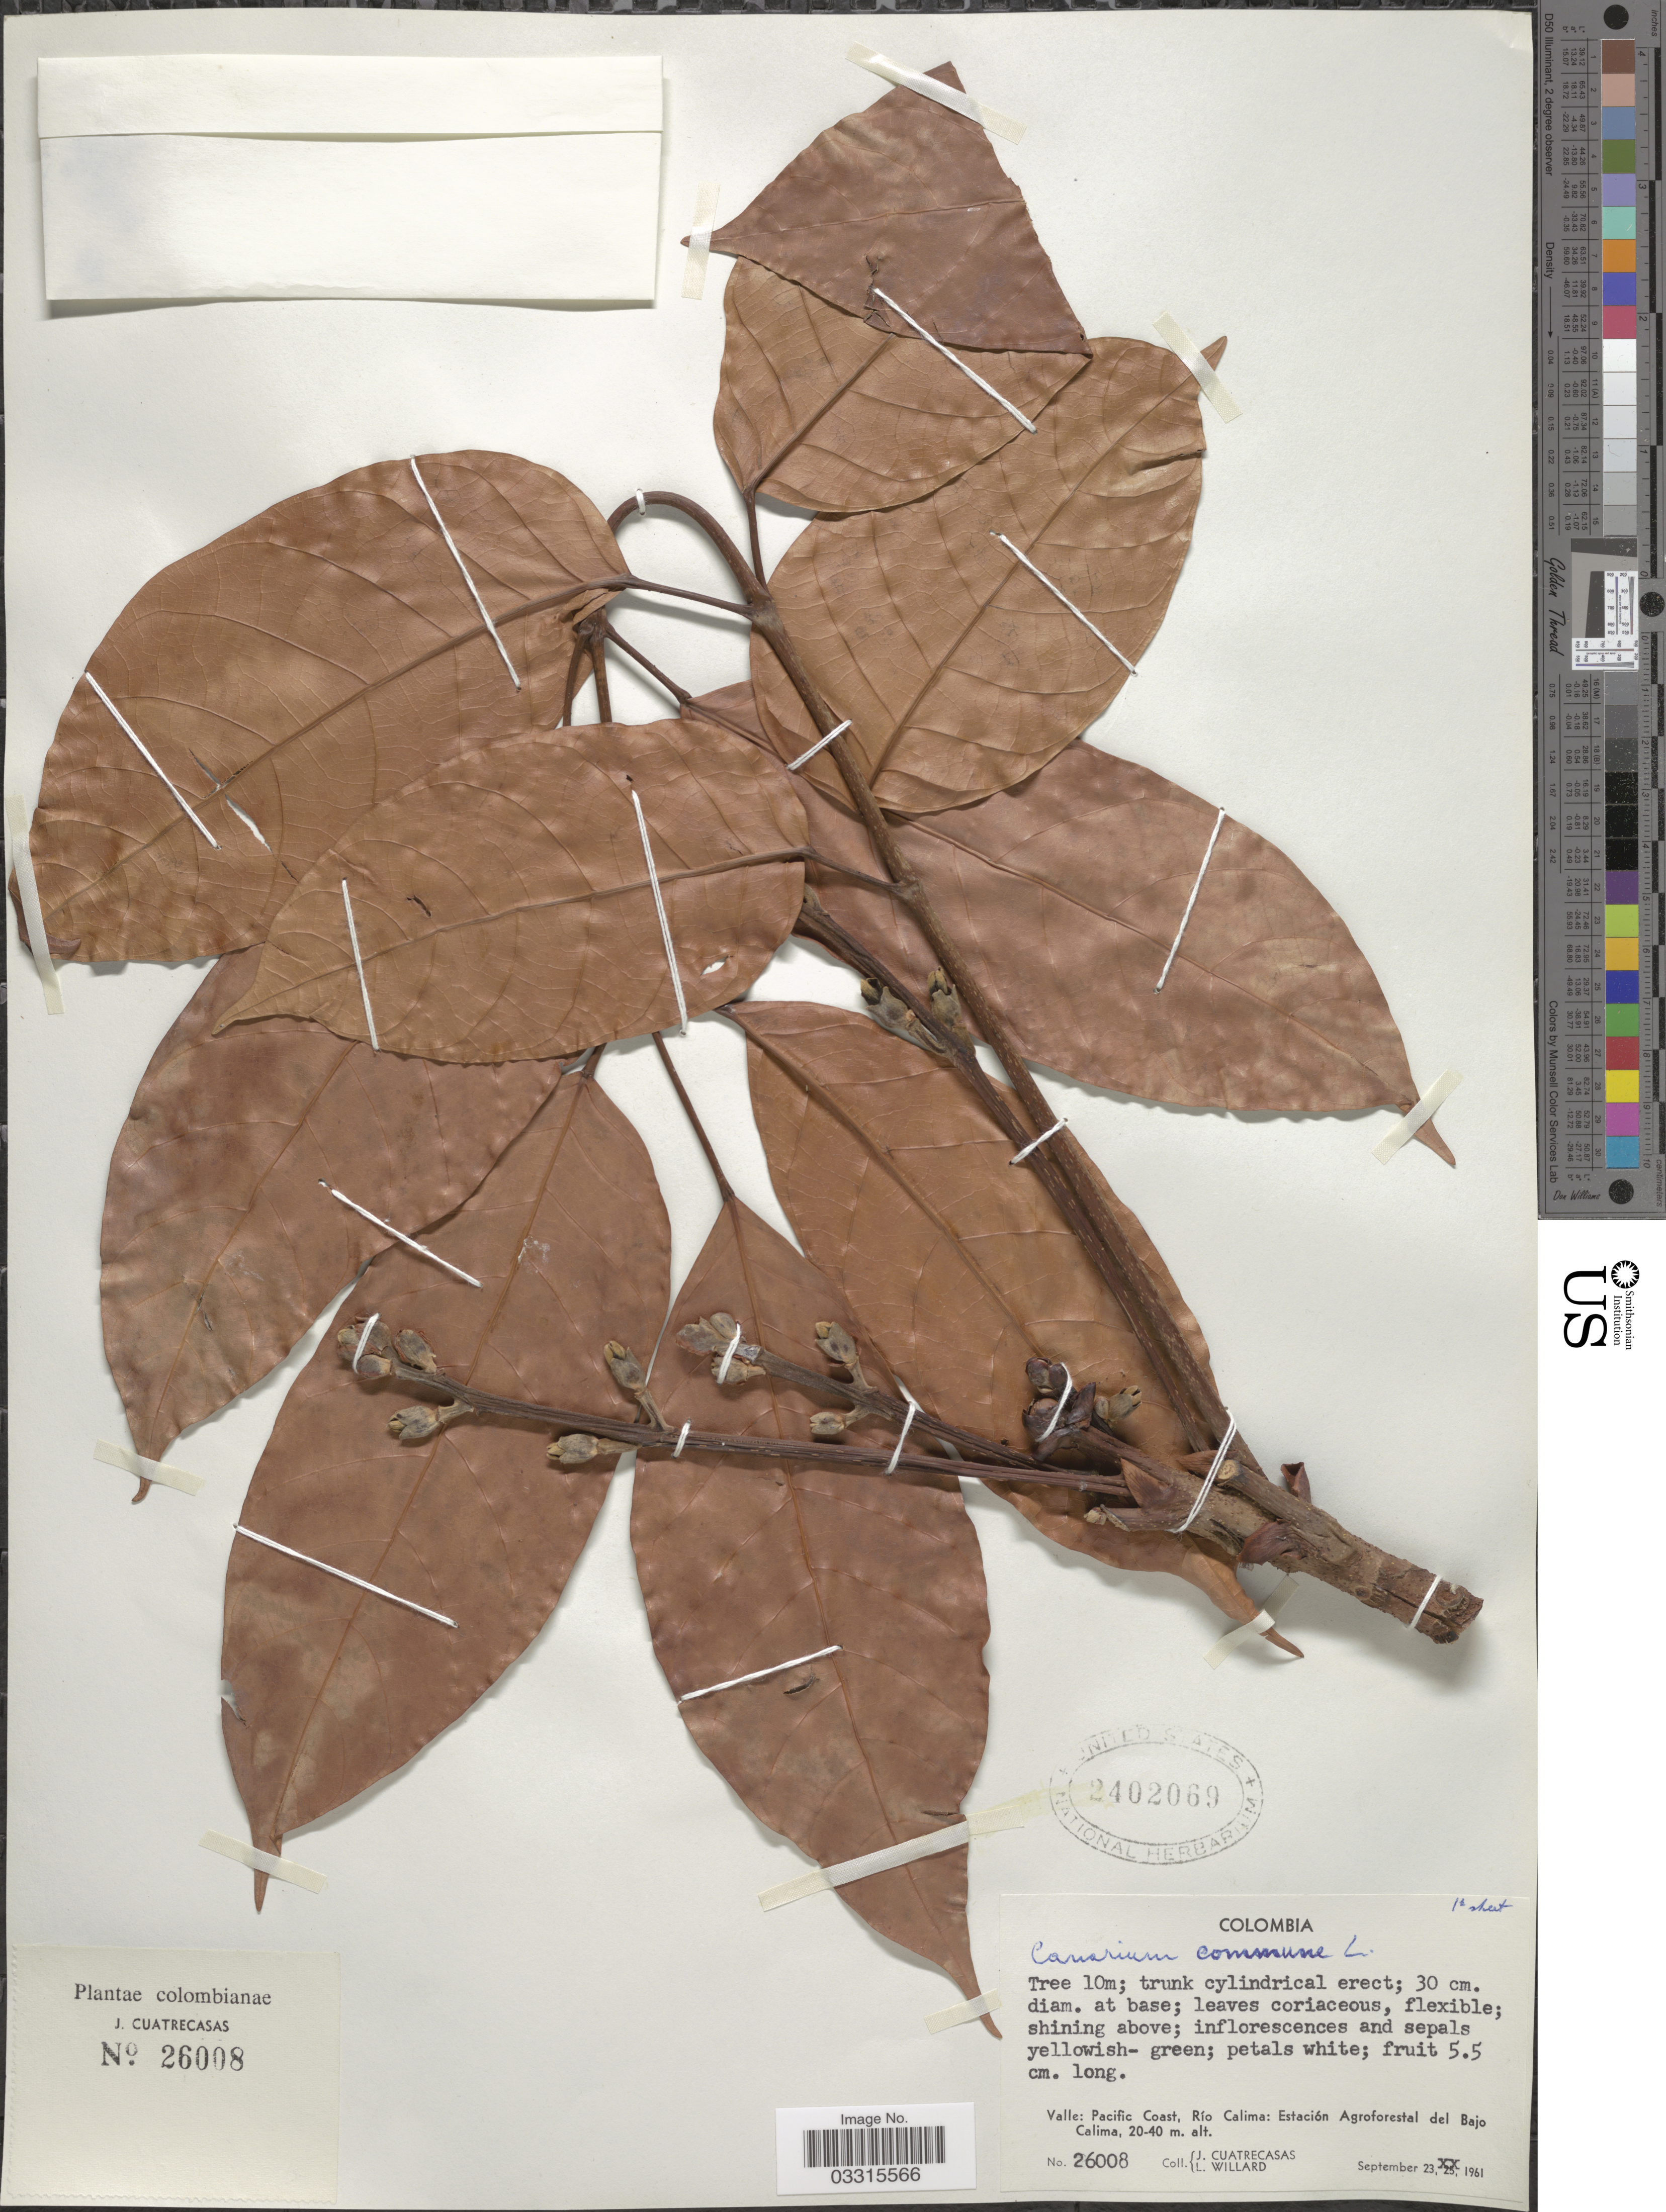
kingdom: Plantae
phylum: Tracheophyta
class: Magnoliopsida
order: Sapindales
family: Burseraceae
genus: Canarium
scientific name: Canarium commune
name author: L.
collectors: J. Cuatrecasas & L. Willard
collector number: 26008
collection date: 1961-09-23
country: Colombia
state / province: Valle del Cauca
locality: Valle: Pacific Coast, Río Calima: Estación Agroforestal del Bajo Calima.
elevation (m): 20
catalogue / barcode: US 2402069